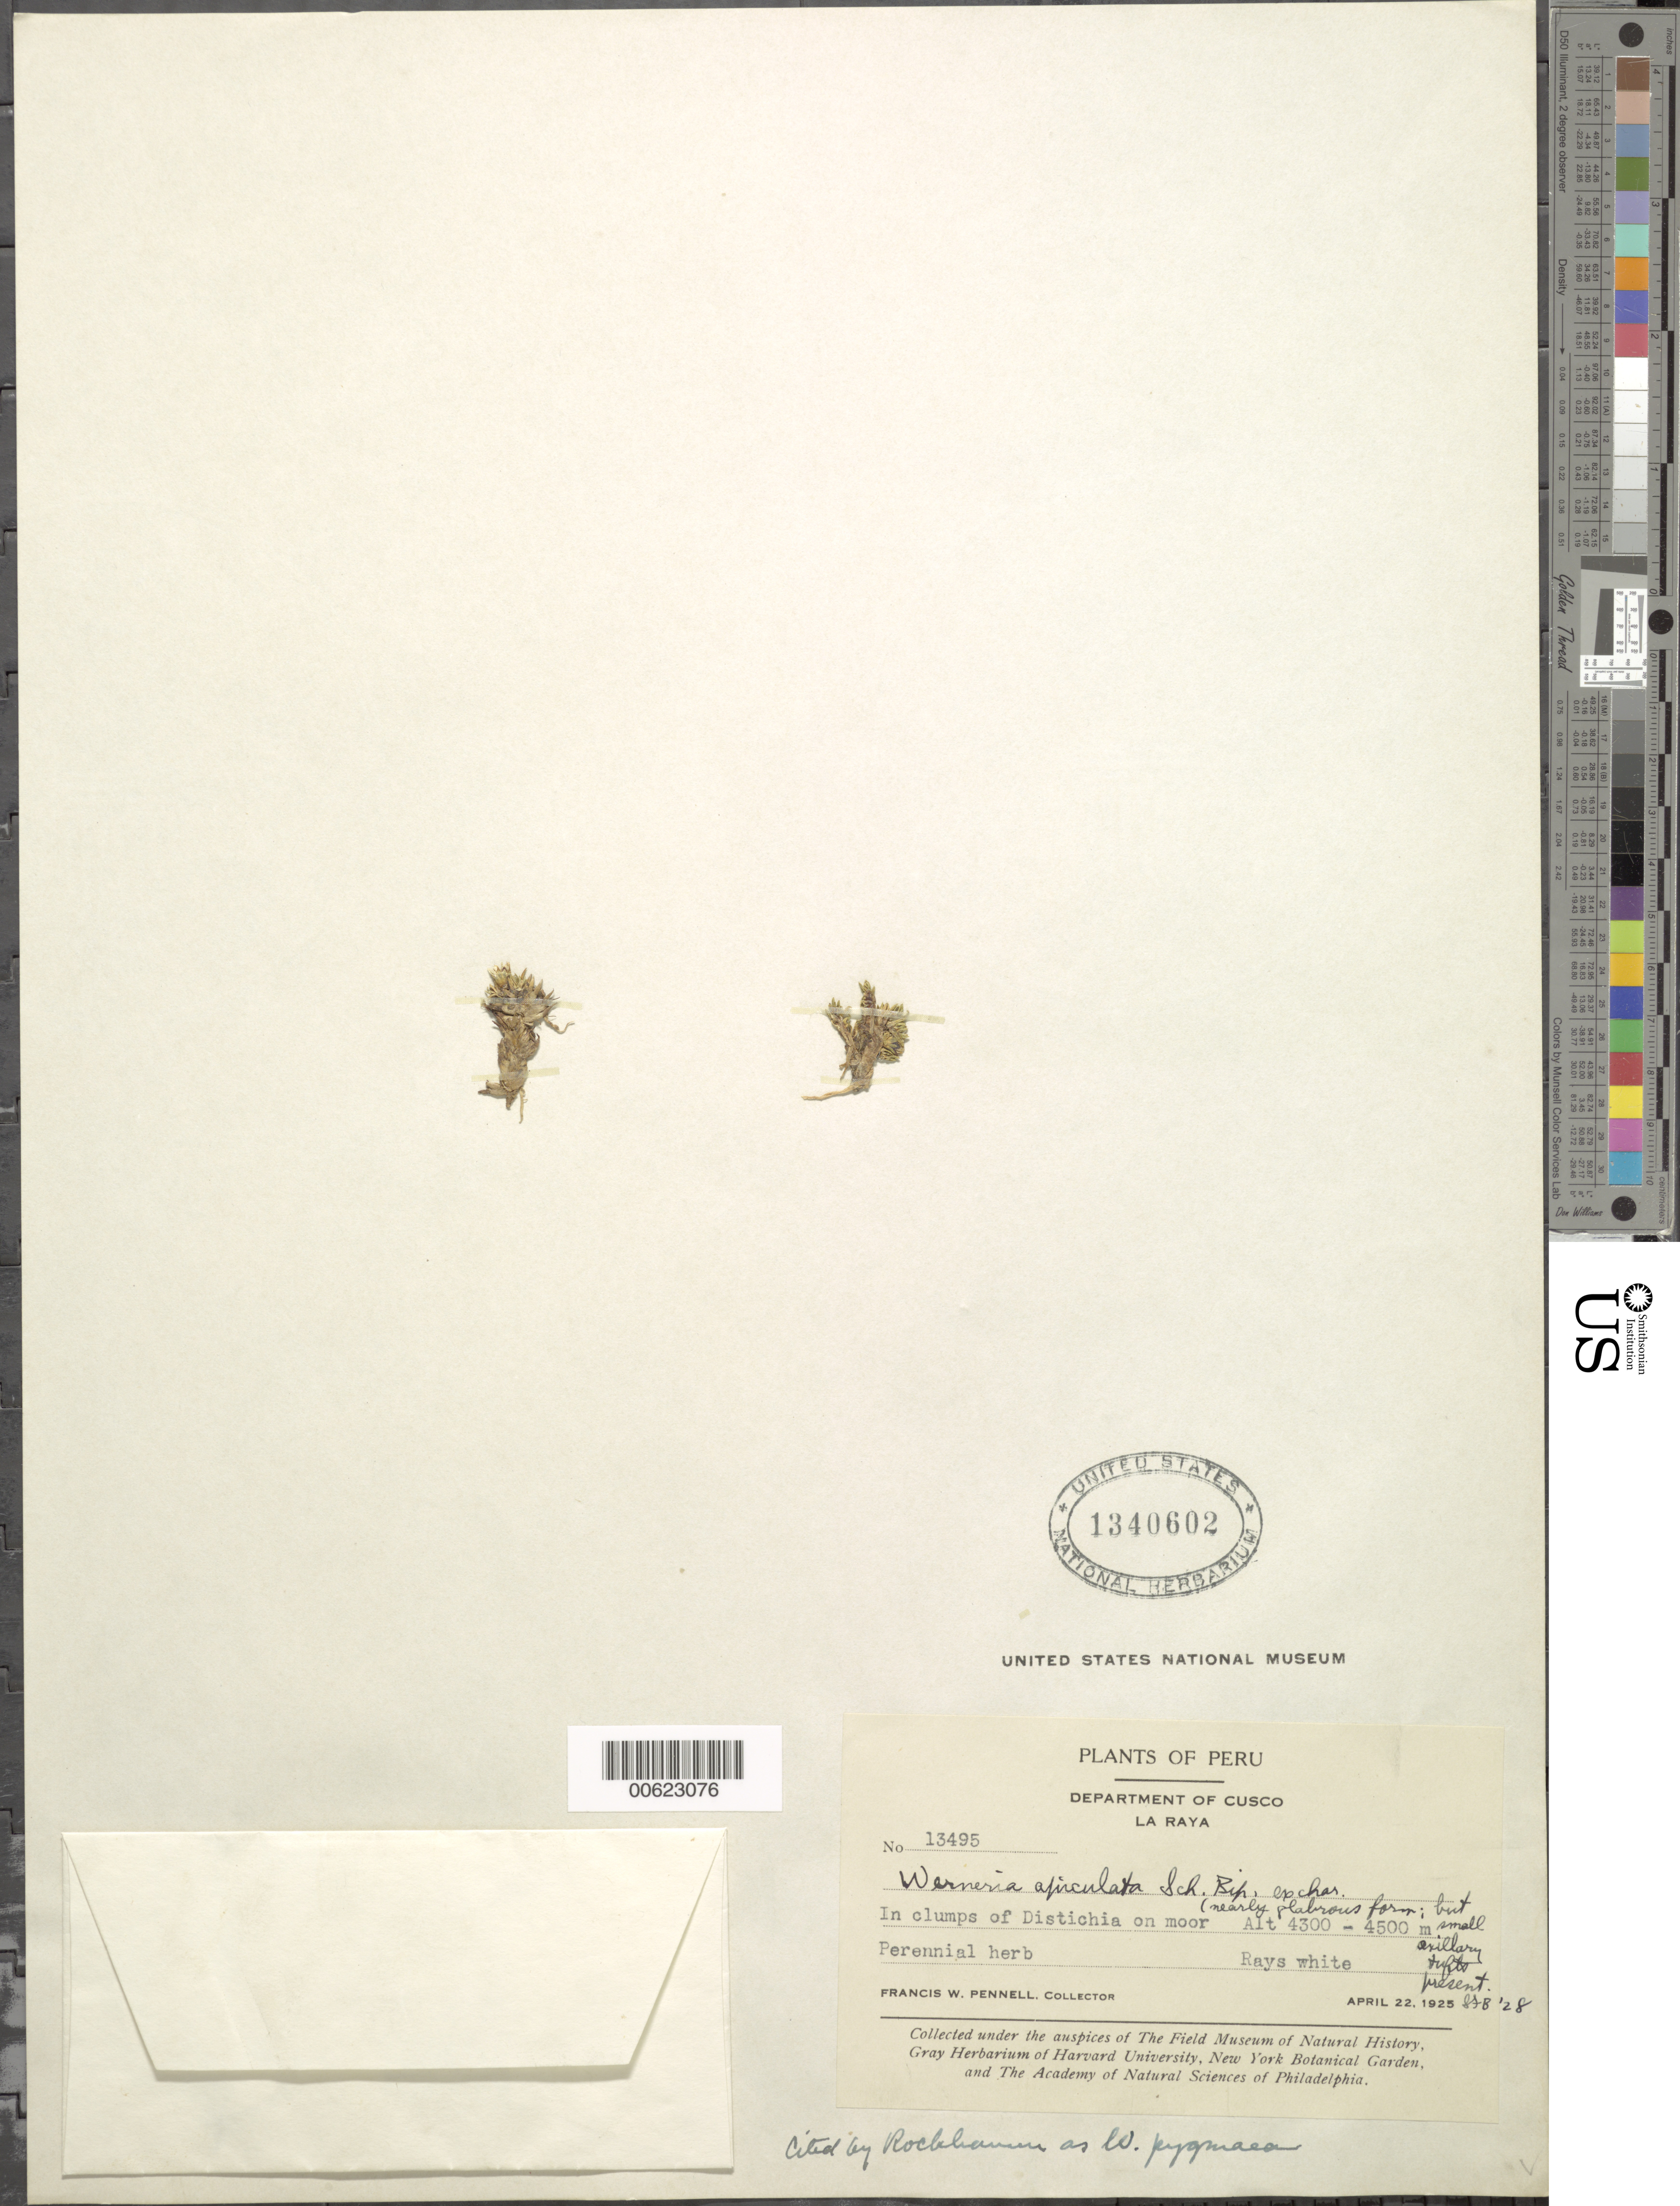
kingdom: Plantae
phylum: Tracheophyta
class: Magnoliopsida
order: Asterales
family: Asteraceae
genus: Werneria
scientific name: Werneria microphylla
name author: H. Beltrán & S. Leiva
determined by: Calvo, Joel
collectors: F. W. Pennell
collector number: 13495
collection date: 1925-04-22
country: Peru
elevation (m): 4400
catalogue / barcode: US 1340602